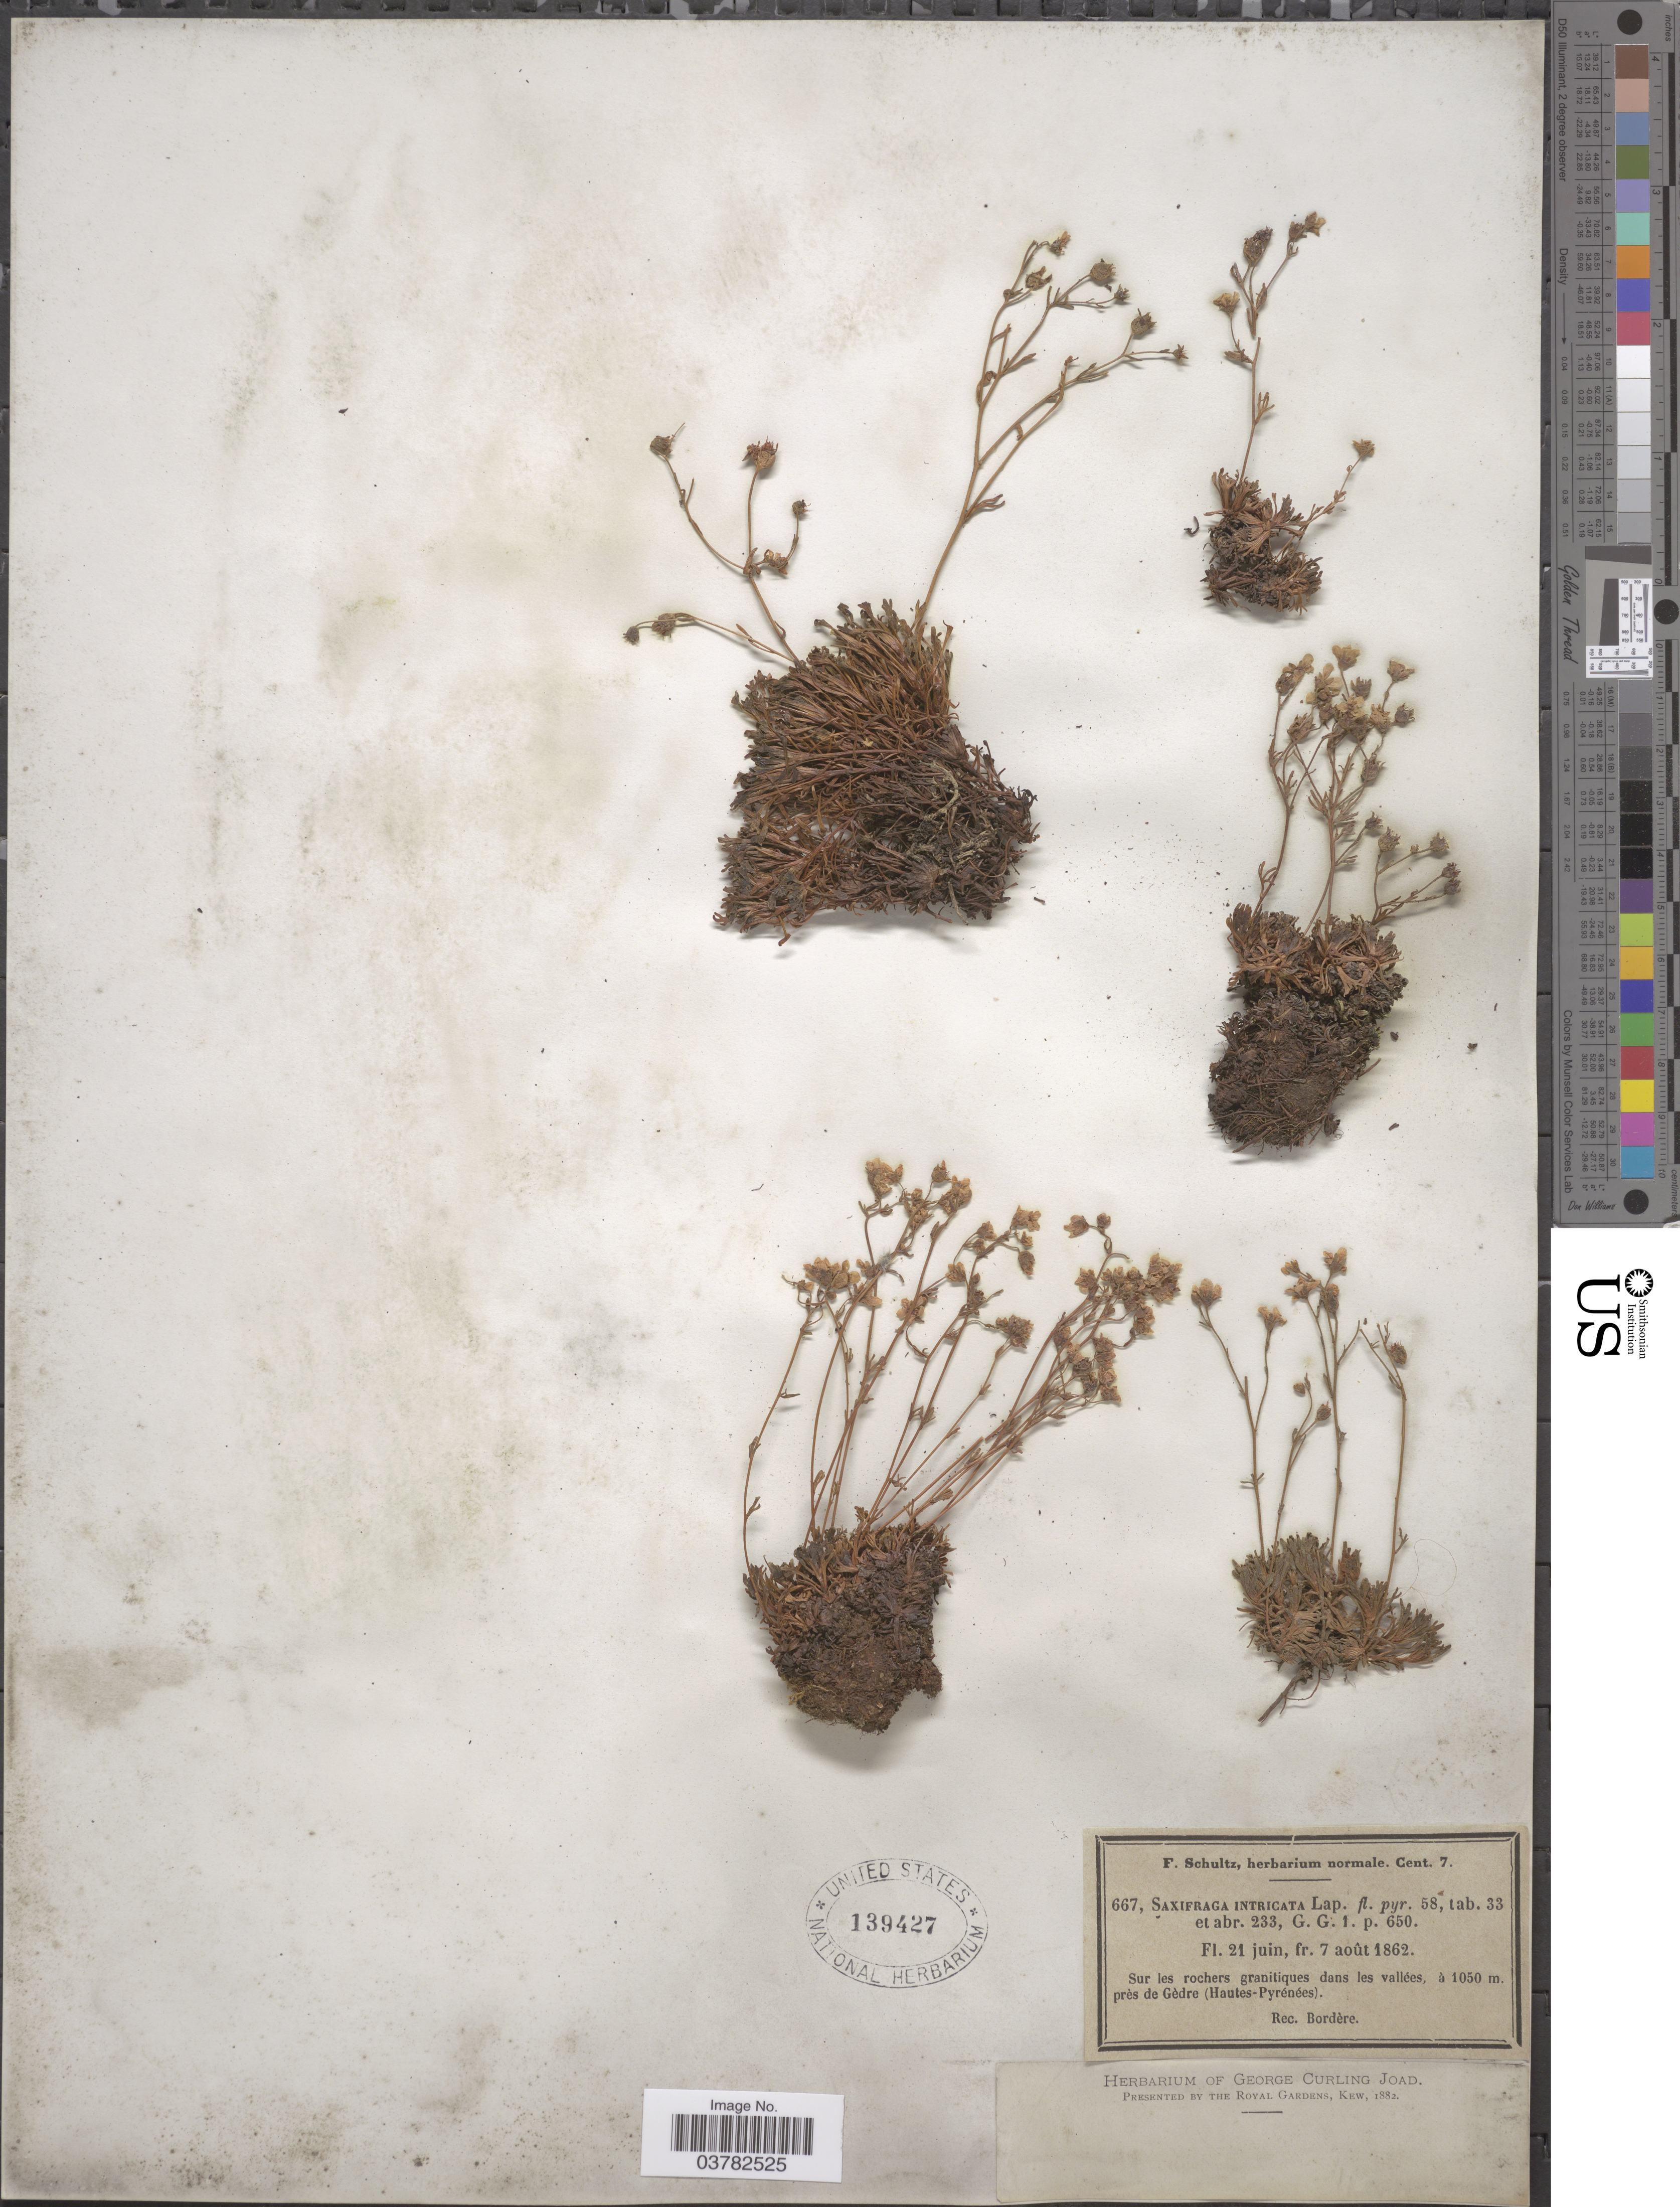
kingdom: Plantae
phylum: Tracheophyta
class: Magnoliopsida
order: Saxifragales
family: Saxifragaceae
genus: Saxifraga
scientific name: Saxifraga intricata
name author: Lapeyr.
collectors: -. Bordère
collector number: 667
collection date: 1862-06-21/1862-08-07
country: France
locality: Près de Gèdre (Hautes-Pyrénées).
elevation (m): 1050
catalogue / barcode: US 139427